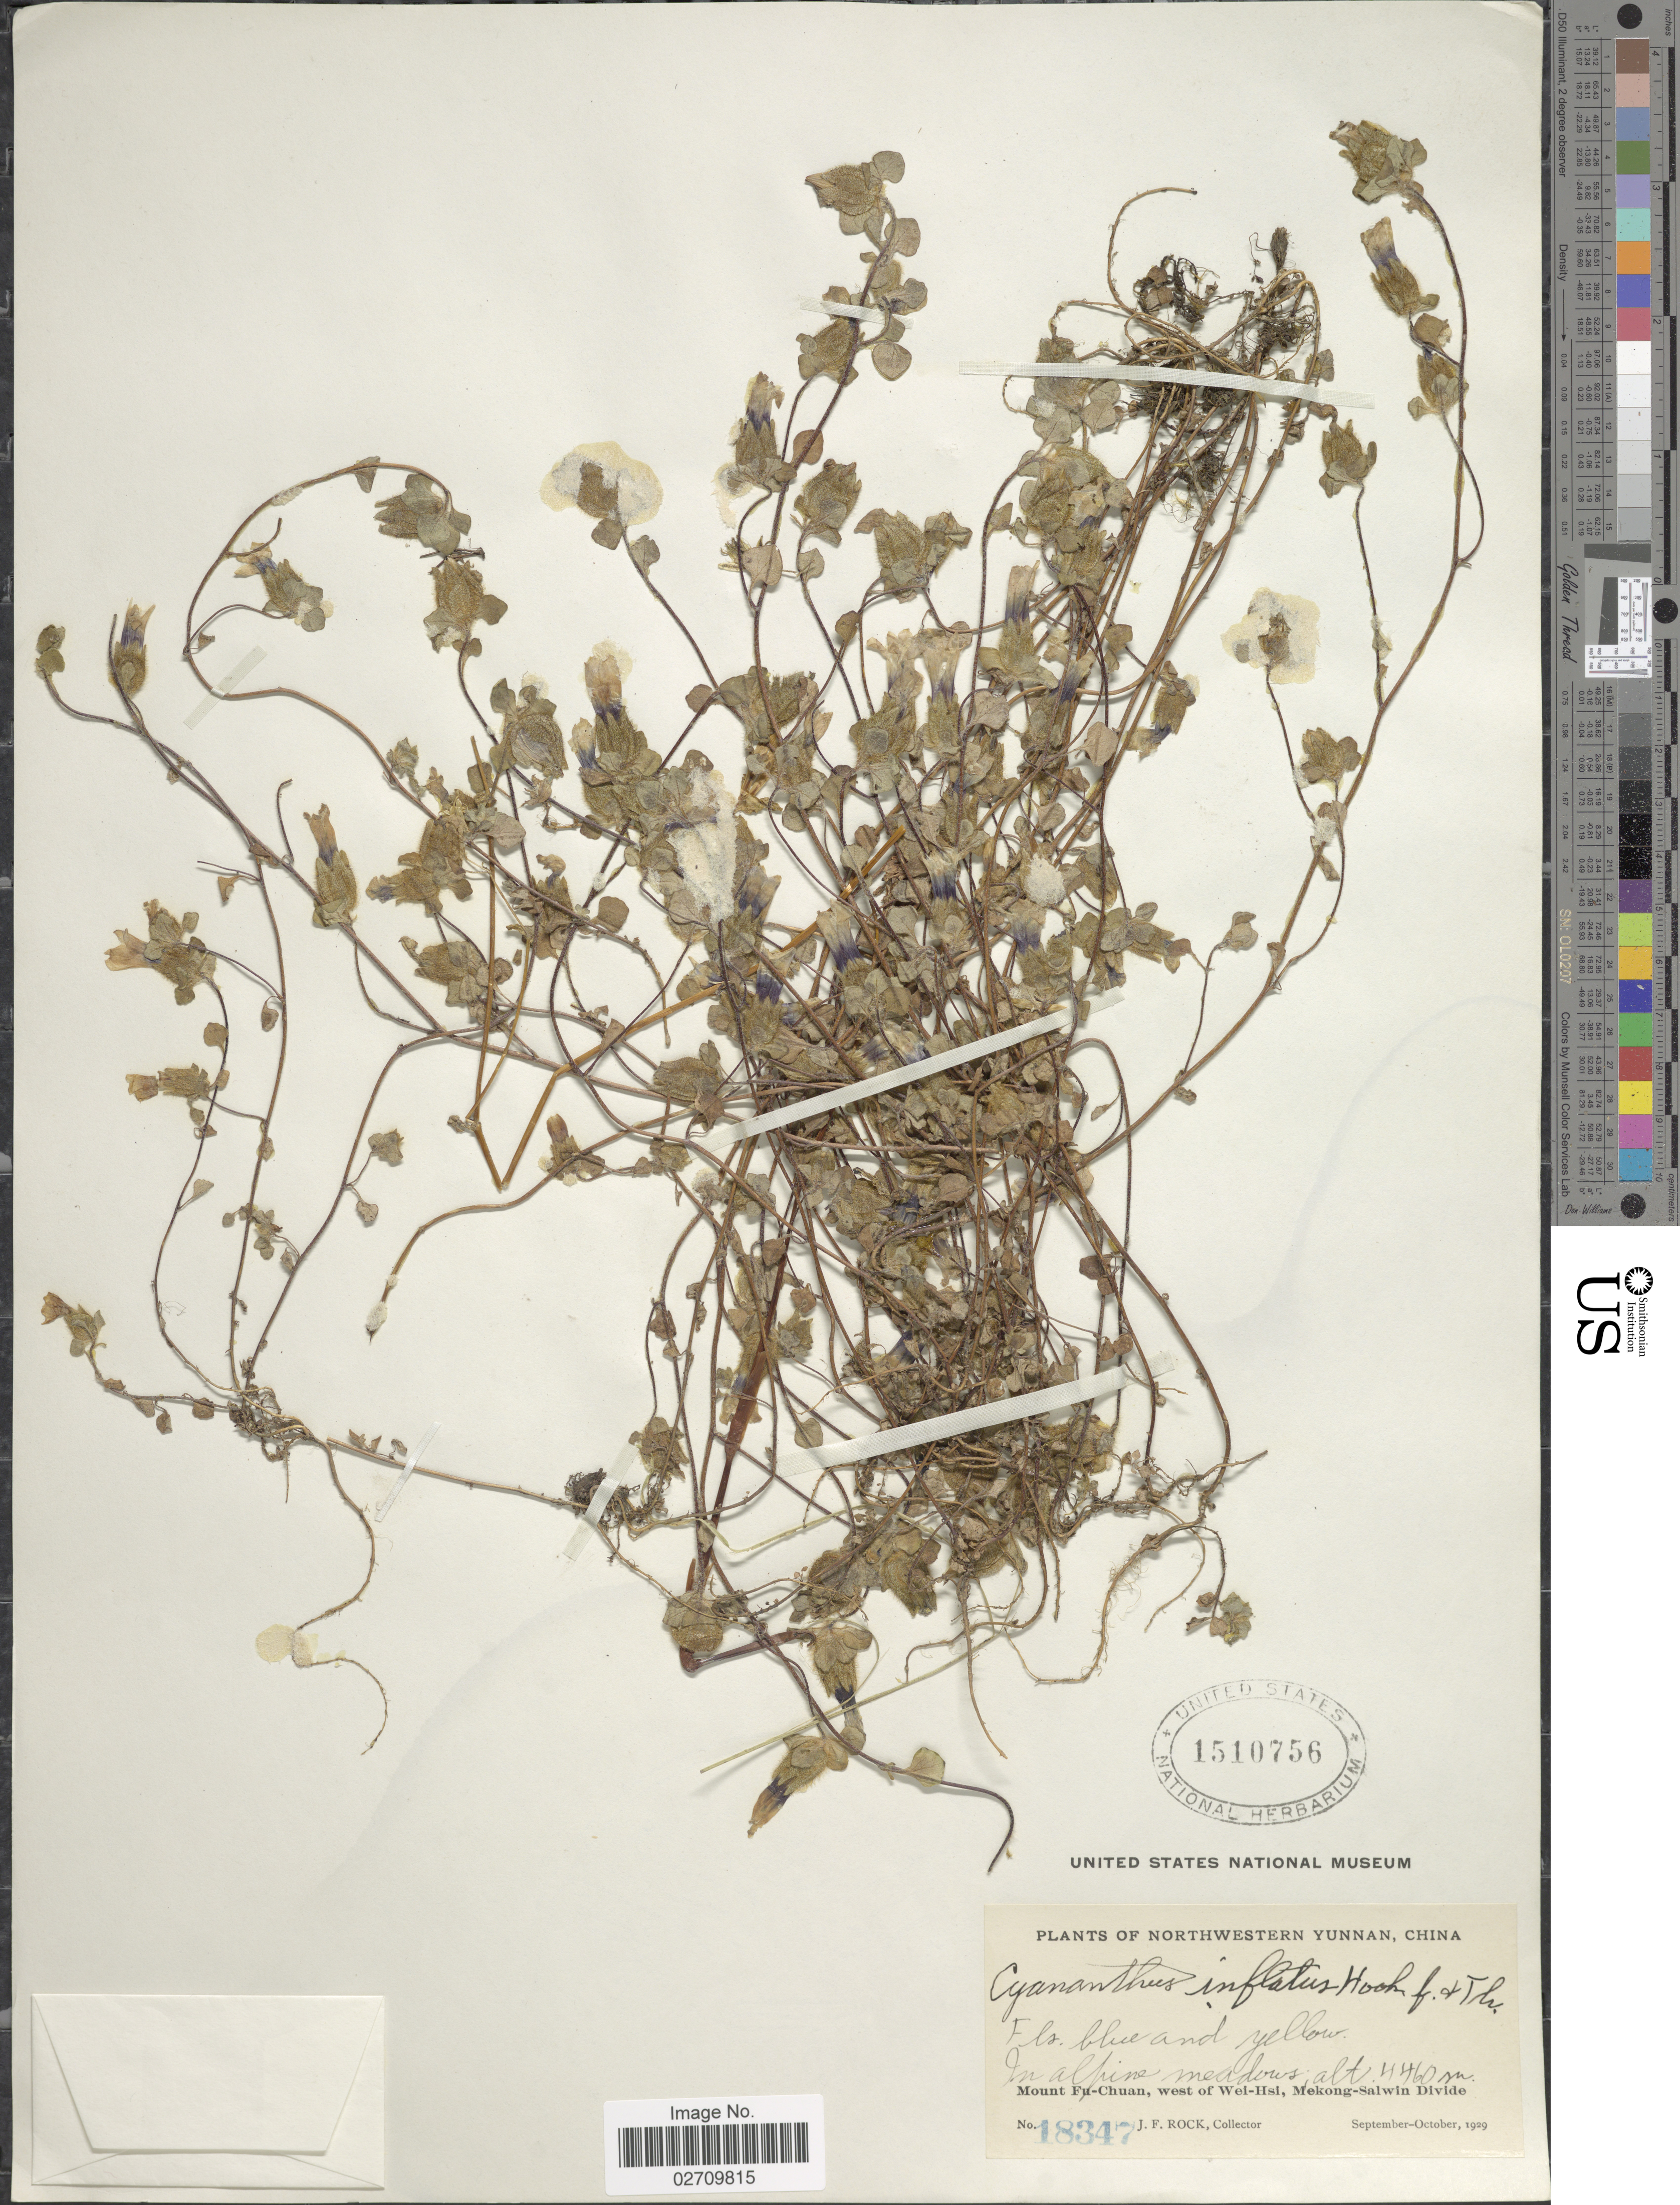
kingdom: Plantae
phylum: Tracheophyta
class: Magnoliopsida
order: Asterales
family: Campanulaceae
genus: Cyananthus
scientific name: Cyananthus inflatus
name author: Hook. f. & Thomson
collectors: J. F. Rock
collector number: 18347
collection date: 1929-09/1929-10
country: China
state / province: Yunnan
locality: Northwestern Yunnan, Mount Fu-Chuan, west of Wei-Hsi, Mekong-Salwin Divide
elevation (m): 4460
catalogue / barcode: US 1510756